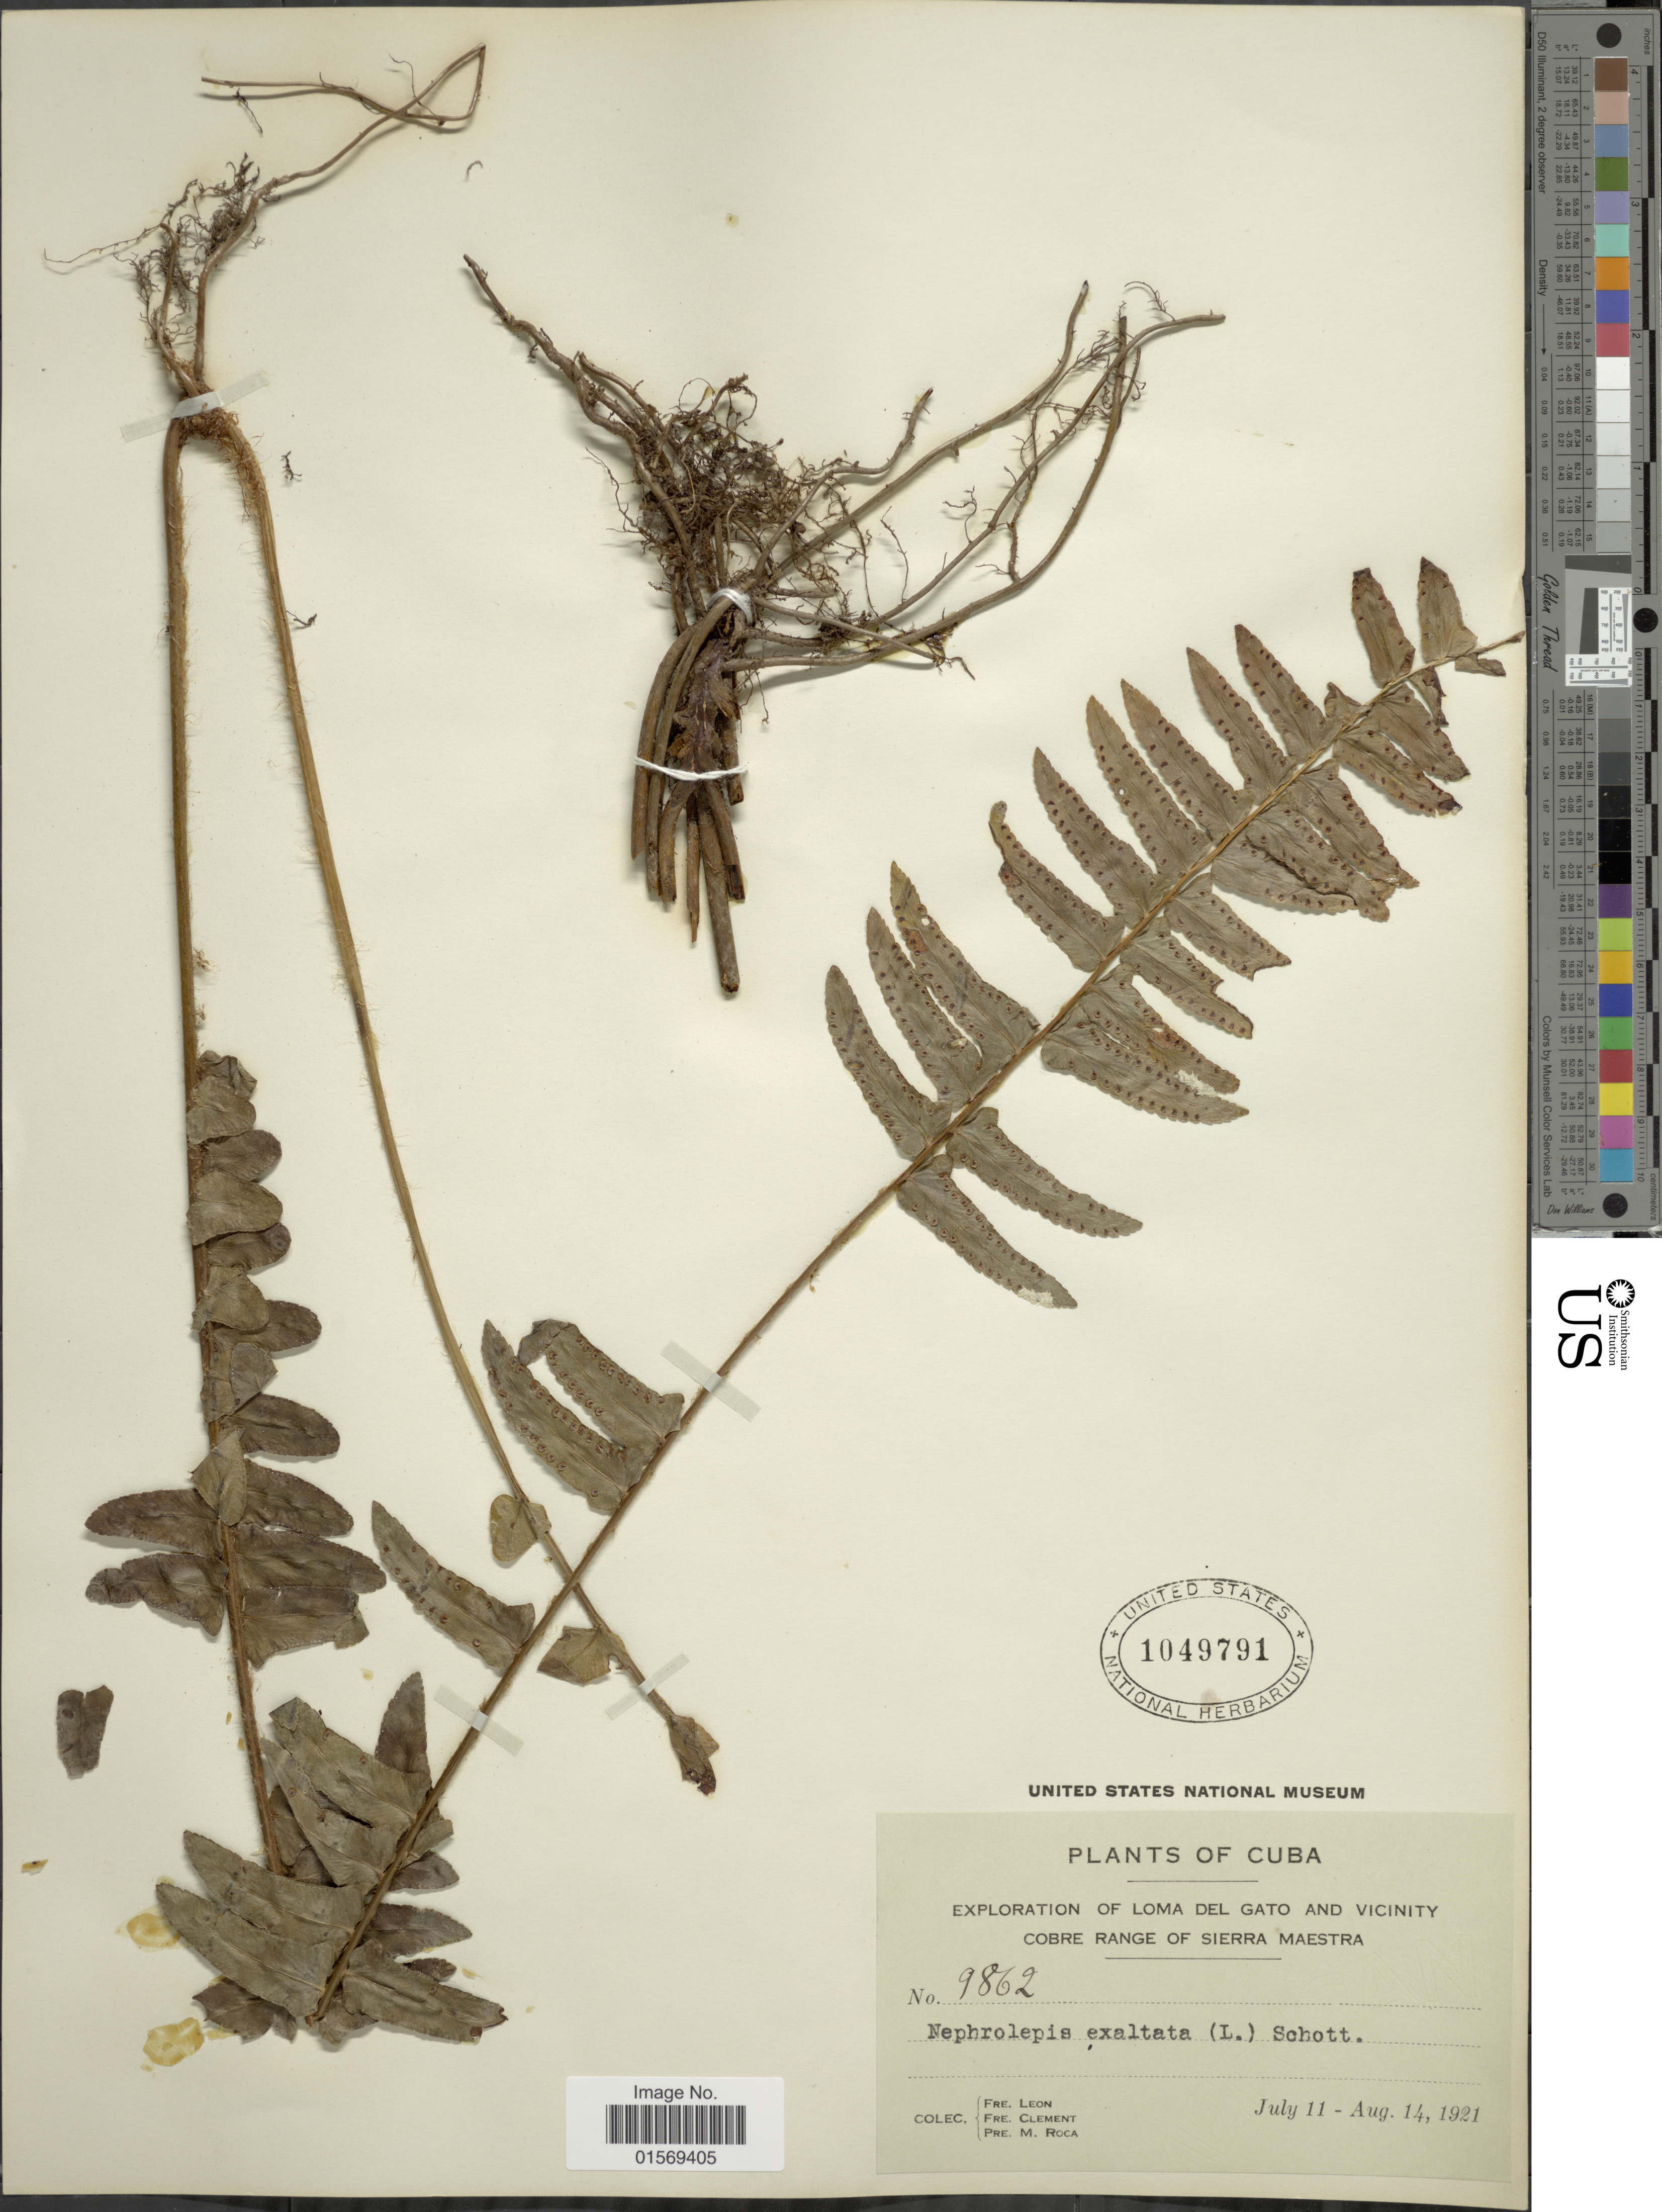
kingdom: Plantae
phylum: Tracheophyta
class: Polypodiopsida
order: Polypodiales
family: Nephrolepidaceae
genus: Nephrolepis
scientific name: Nephrolepis exaltata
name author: (L.) Schott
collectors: Bro. León, B. Clement & M. Roca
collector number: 9862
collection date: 1921-07-11/1921-08-14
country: Cuba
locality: Cuba, Loma del Gato and vicinity Cobre Range of Sierra Maestra.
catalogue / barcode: US 1049791